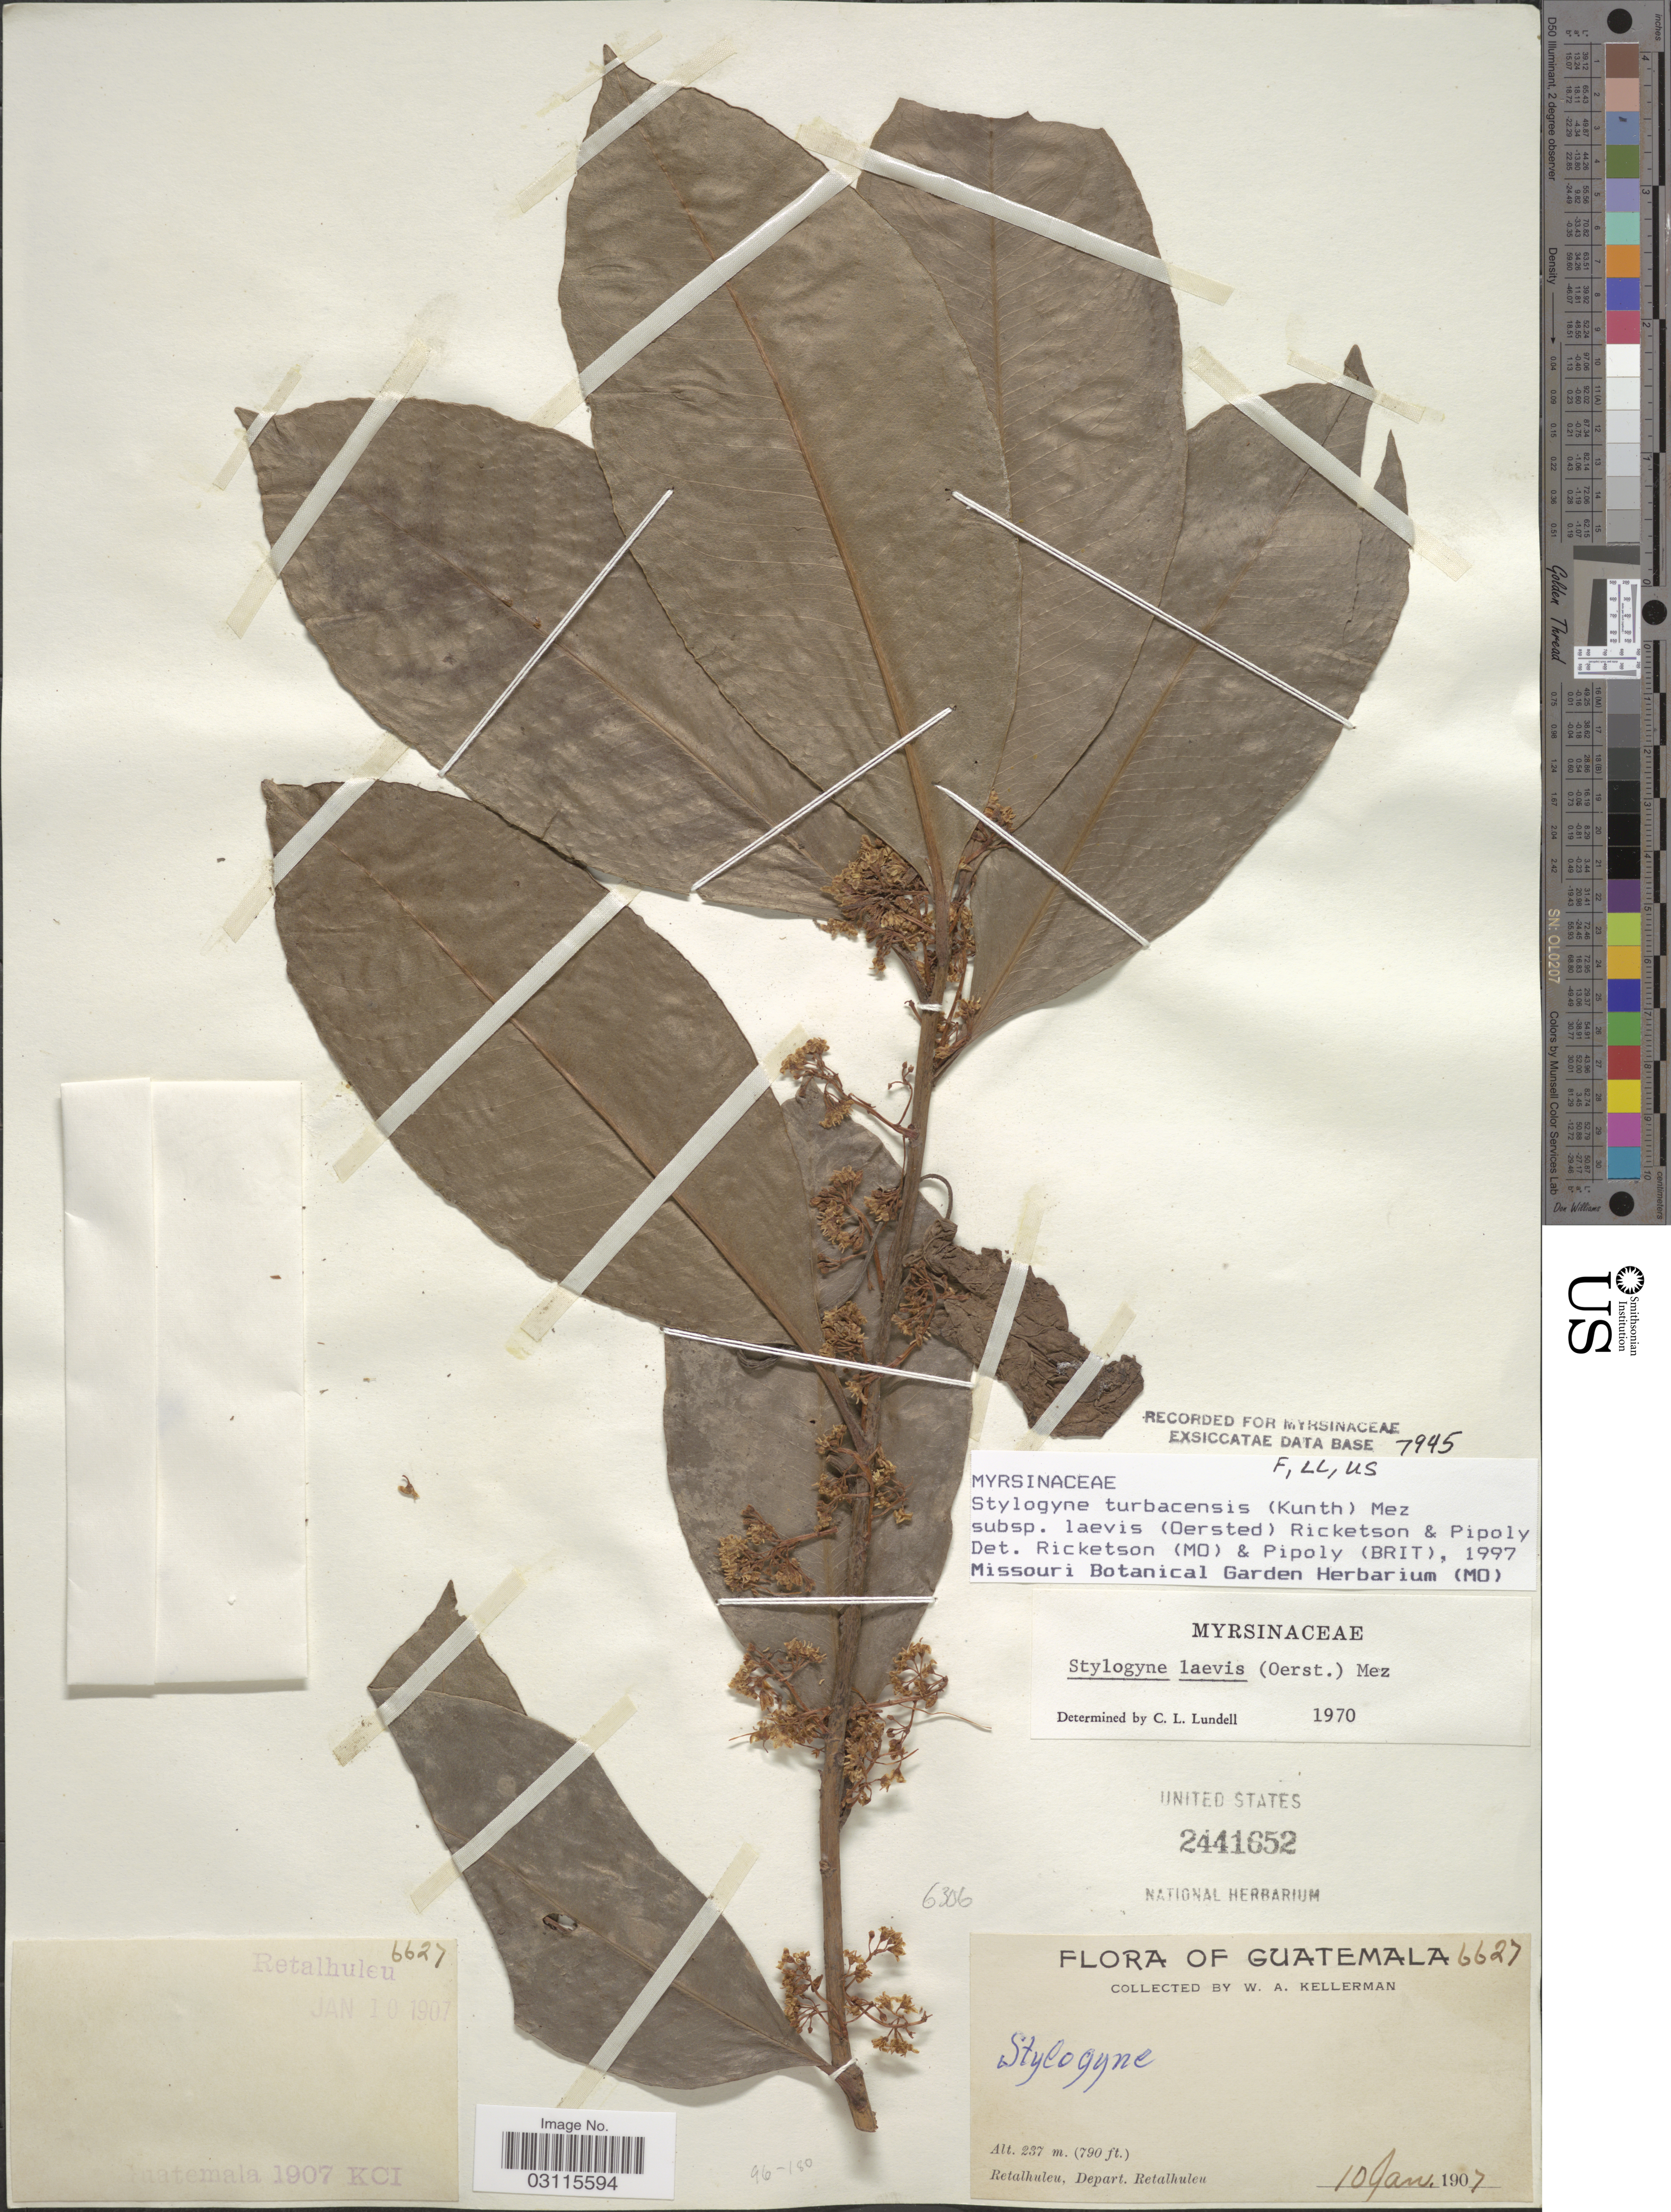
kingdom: Plantae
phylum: Tracheophyta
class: Magnoliopsida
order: Ericales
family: Primulaceae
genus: Stylogyne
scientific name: Stylogyne turbacensis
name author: (Kunth) Mez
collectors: W. Kellerman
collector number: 6627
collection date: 1907-01-10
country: Guatemala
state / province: Retalhuleu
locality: Depart. Retalhuleu.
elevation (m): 237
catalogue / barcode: US 2441652